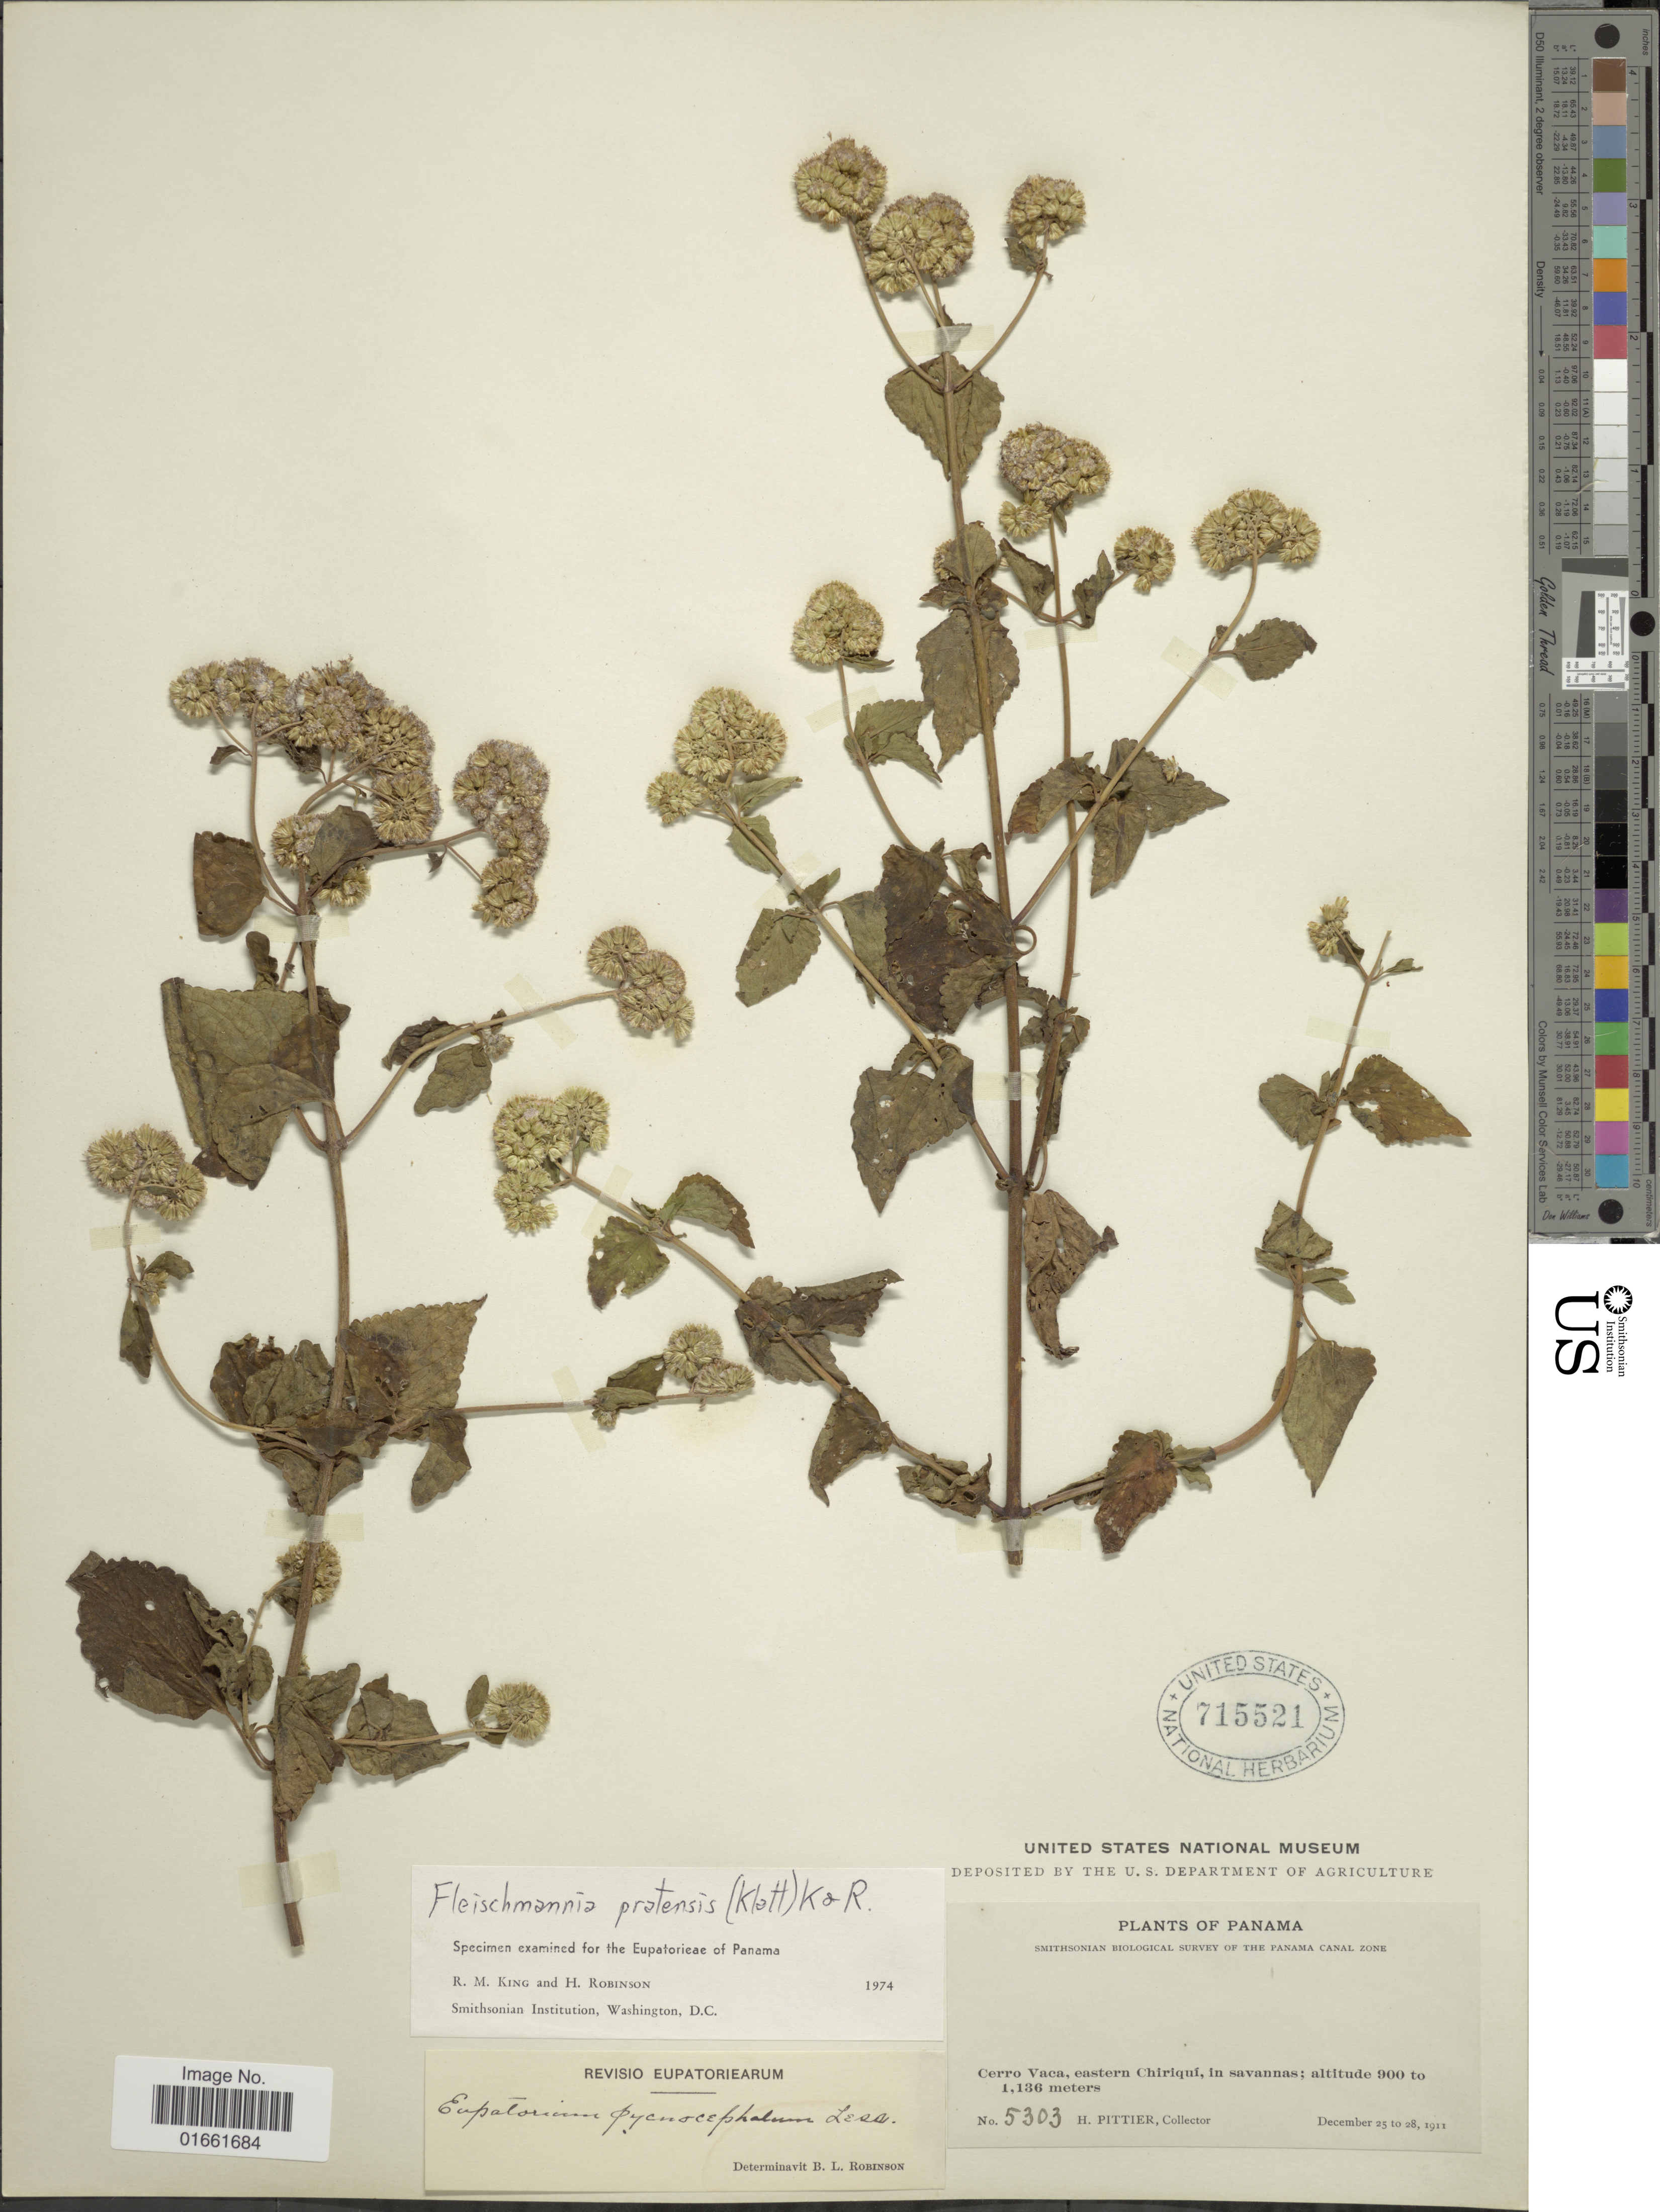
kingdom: Plantae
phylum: Tracheophyta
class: Magnoliopsida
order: Asterales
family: Asteraceae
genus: Fleischmannia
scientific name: Fleischmannia pratensis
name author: (Klatt) R.M. King & H. Rob.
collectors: H. F. Pittier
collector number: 5303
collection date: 1911-12-25/1911-12-28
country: Panama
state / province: Chiriqui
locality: The Panama Canal Zone. Cerro Vaca, eastern Chiriqui, in savannas.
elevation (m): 900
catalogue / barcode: US 715521